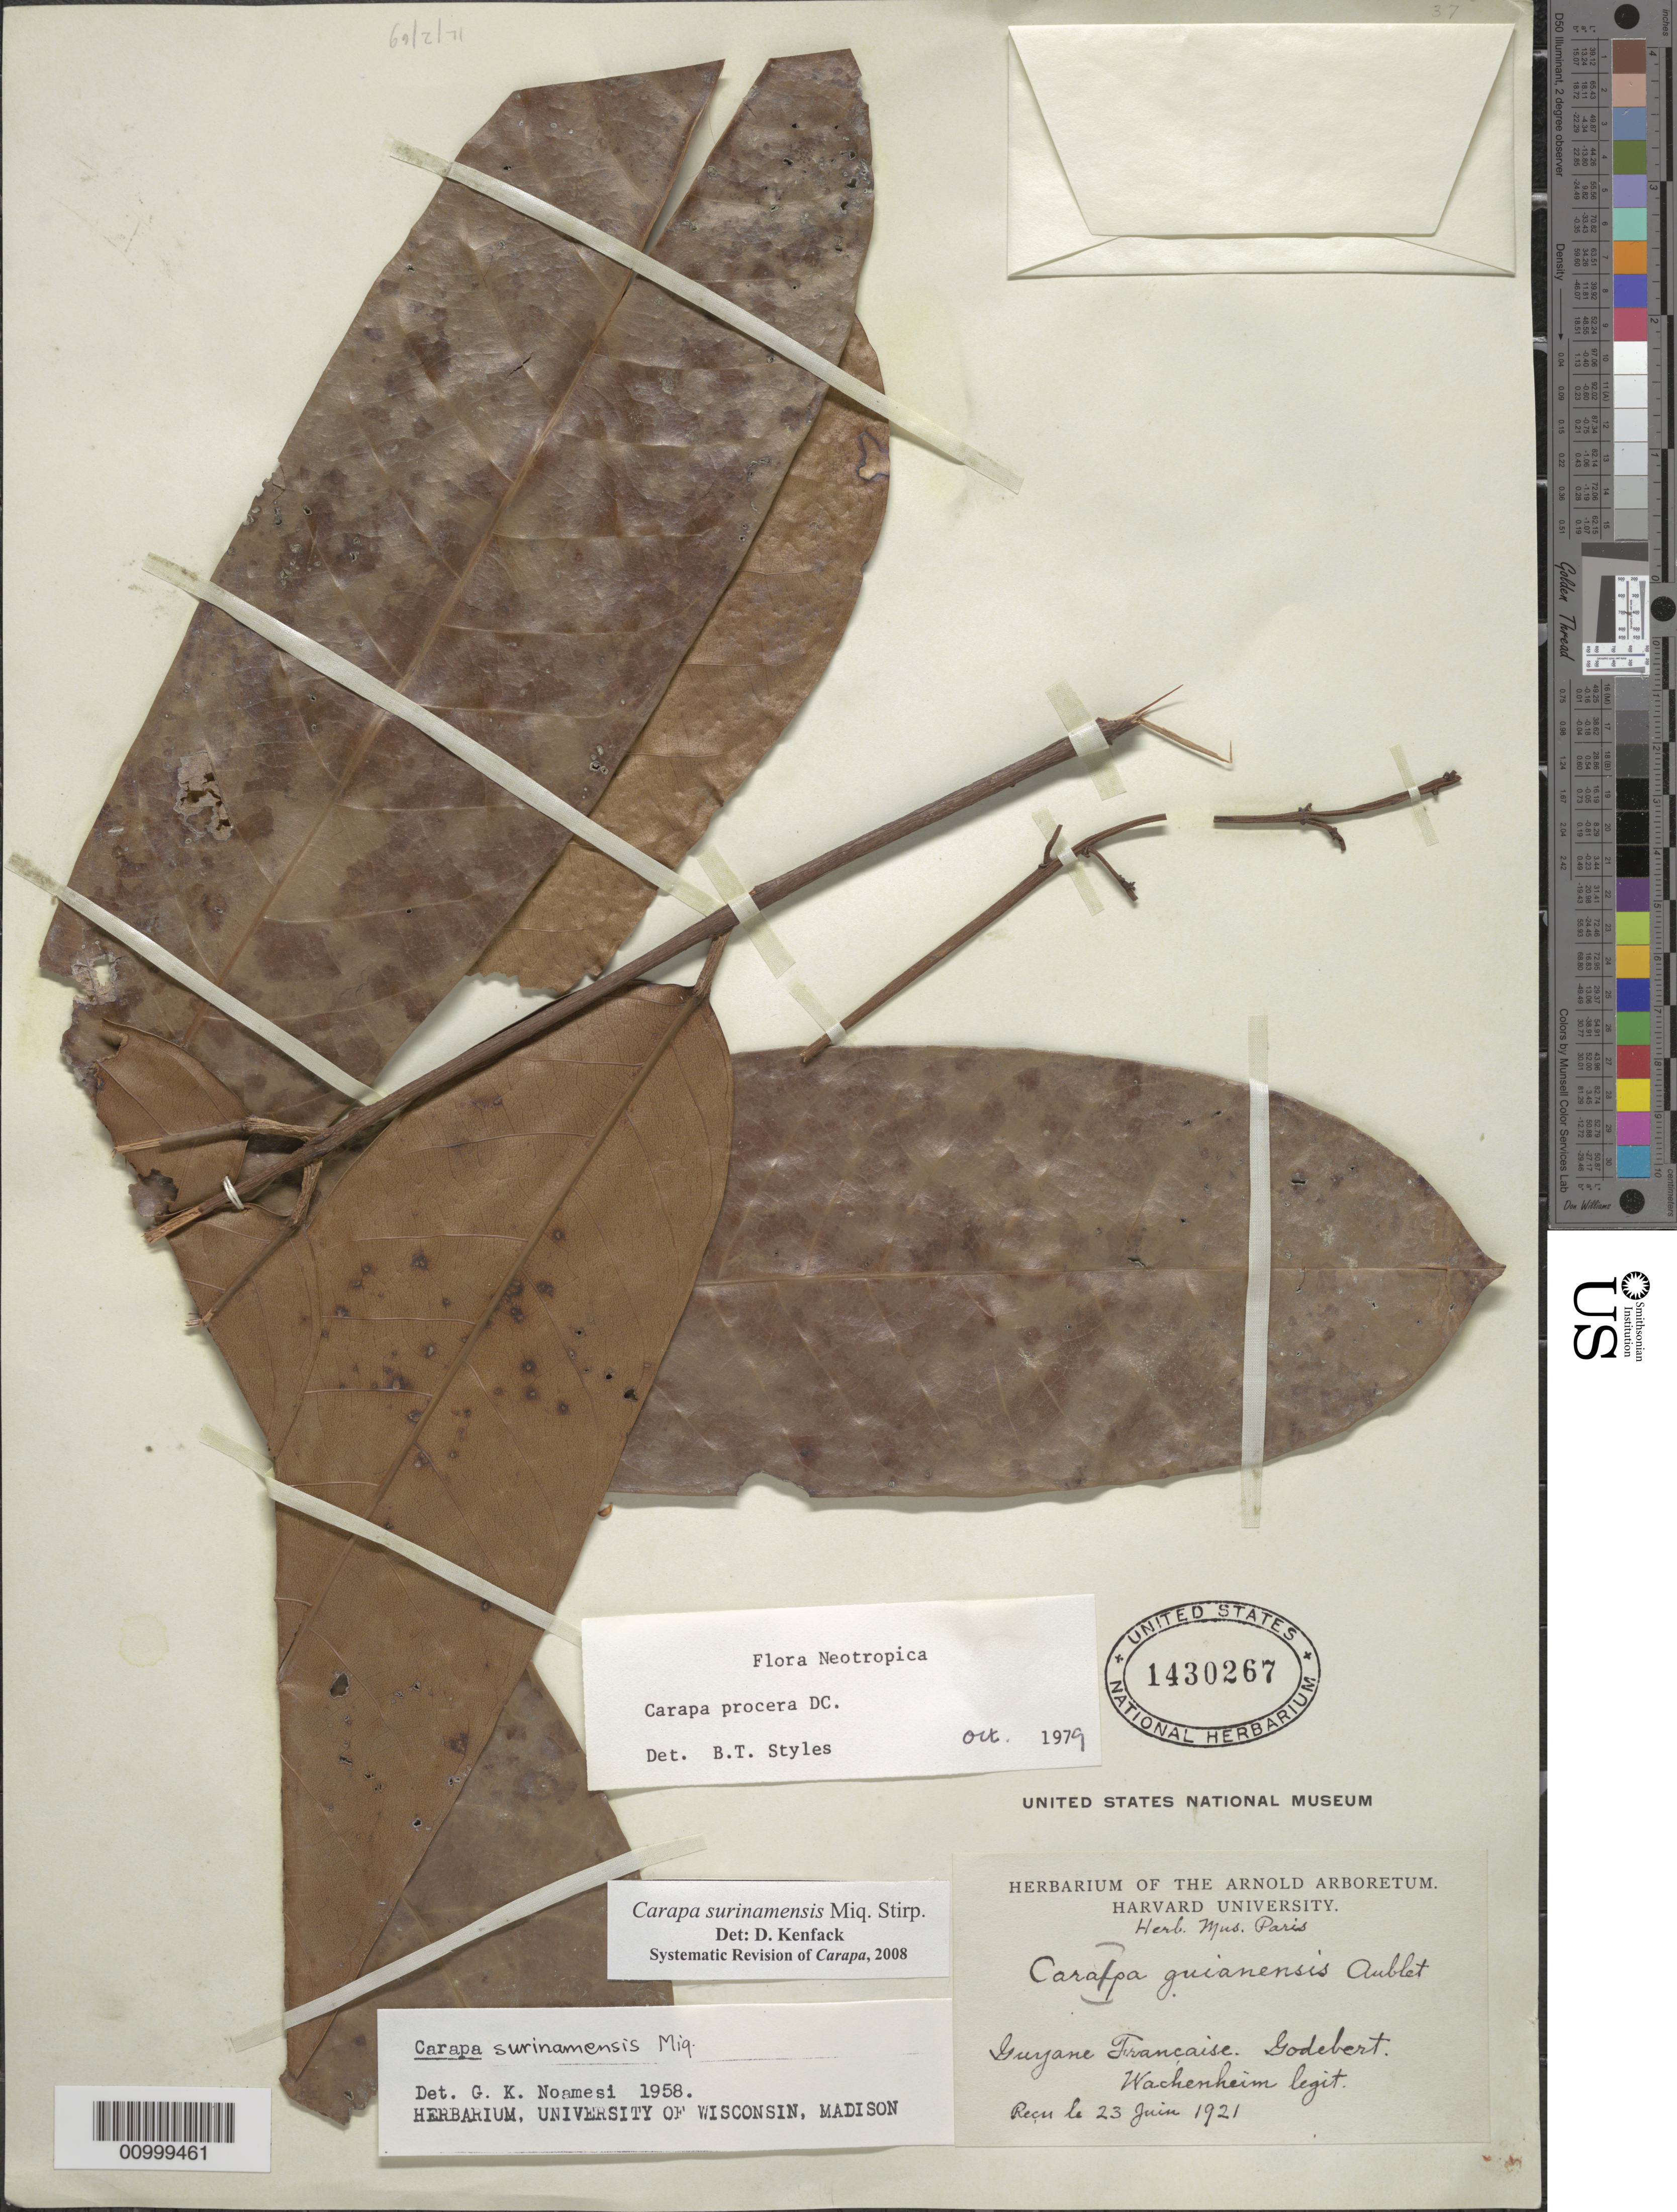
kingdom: Plantae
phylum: Tracheophyta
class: Magnoliopsida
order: Sapindales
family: Meliaceae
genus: Carapa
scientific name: Carapa surinamensis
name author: Miq.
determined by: Kenfack, D.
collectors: G. Wachenheim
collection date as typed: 23-Jun-21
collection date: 1921-06-23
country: French Guiana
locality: Godebert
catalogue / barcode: US 1430267